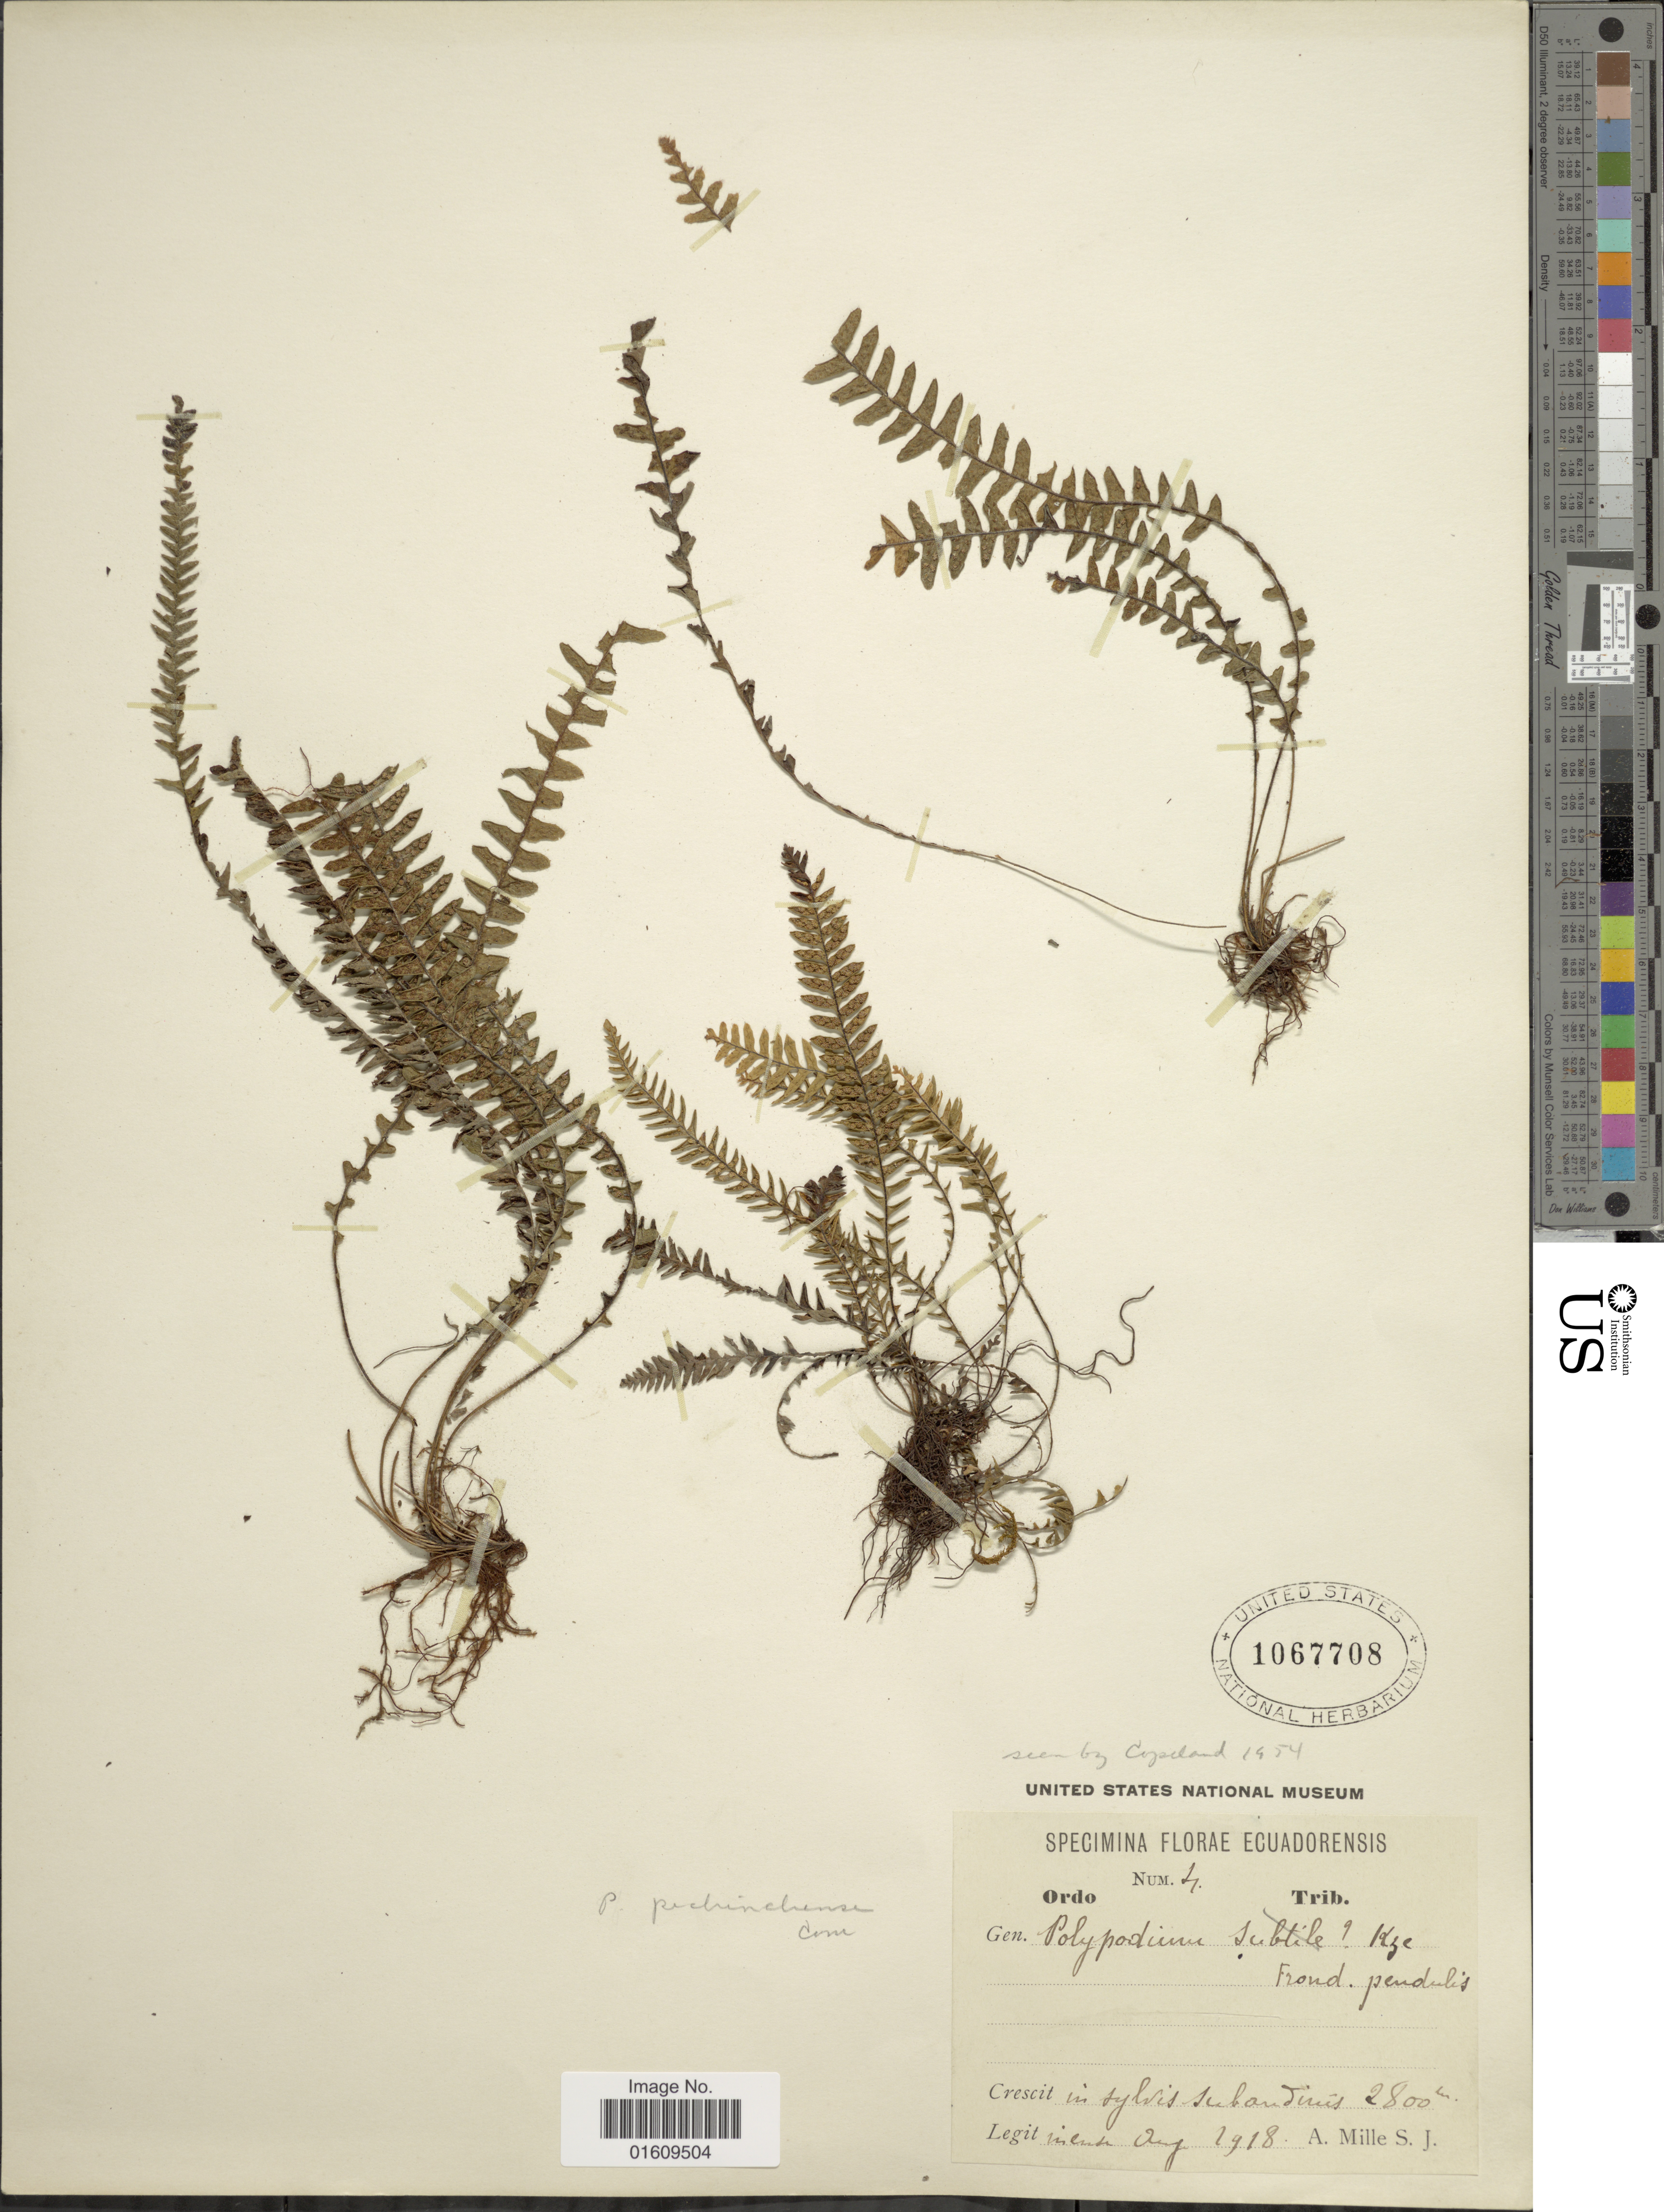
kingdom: Plantae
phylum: Tracheophyta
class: Polypodiopsida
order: Polypodiales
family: Polypodiaceae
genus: Ascogrammitis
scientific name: Ascogrammitis pichinchensis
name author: (Hieron.) Sundue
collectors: A. Mille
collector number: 4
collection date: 1918-08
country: Ecuador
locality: In Sylcvis subanduris.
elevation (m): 2800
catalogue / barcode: US 1067708